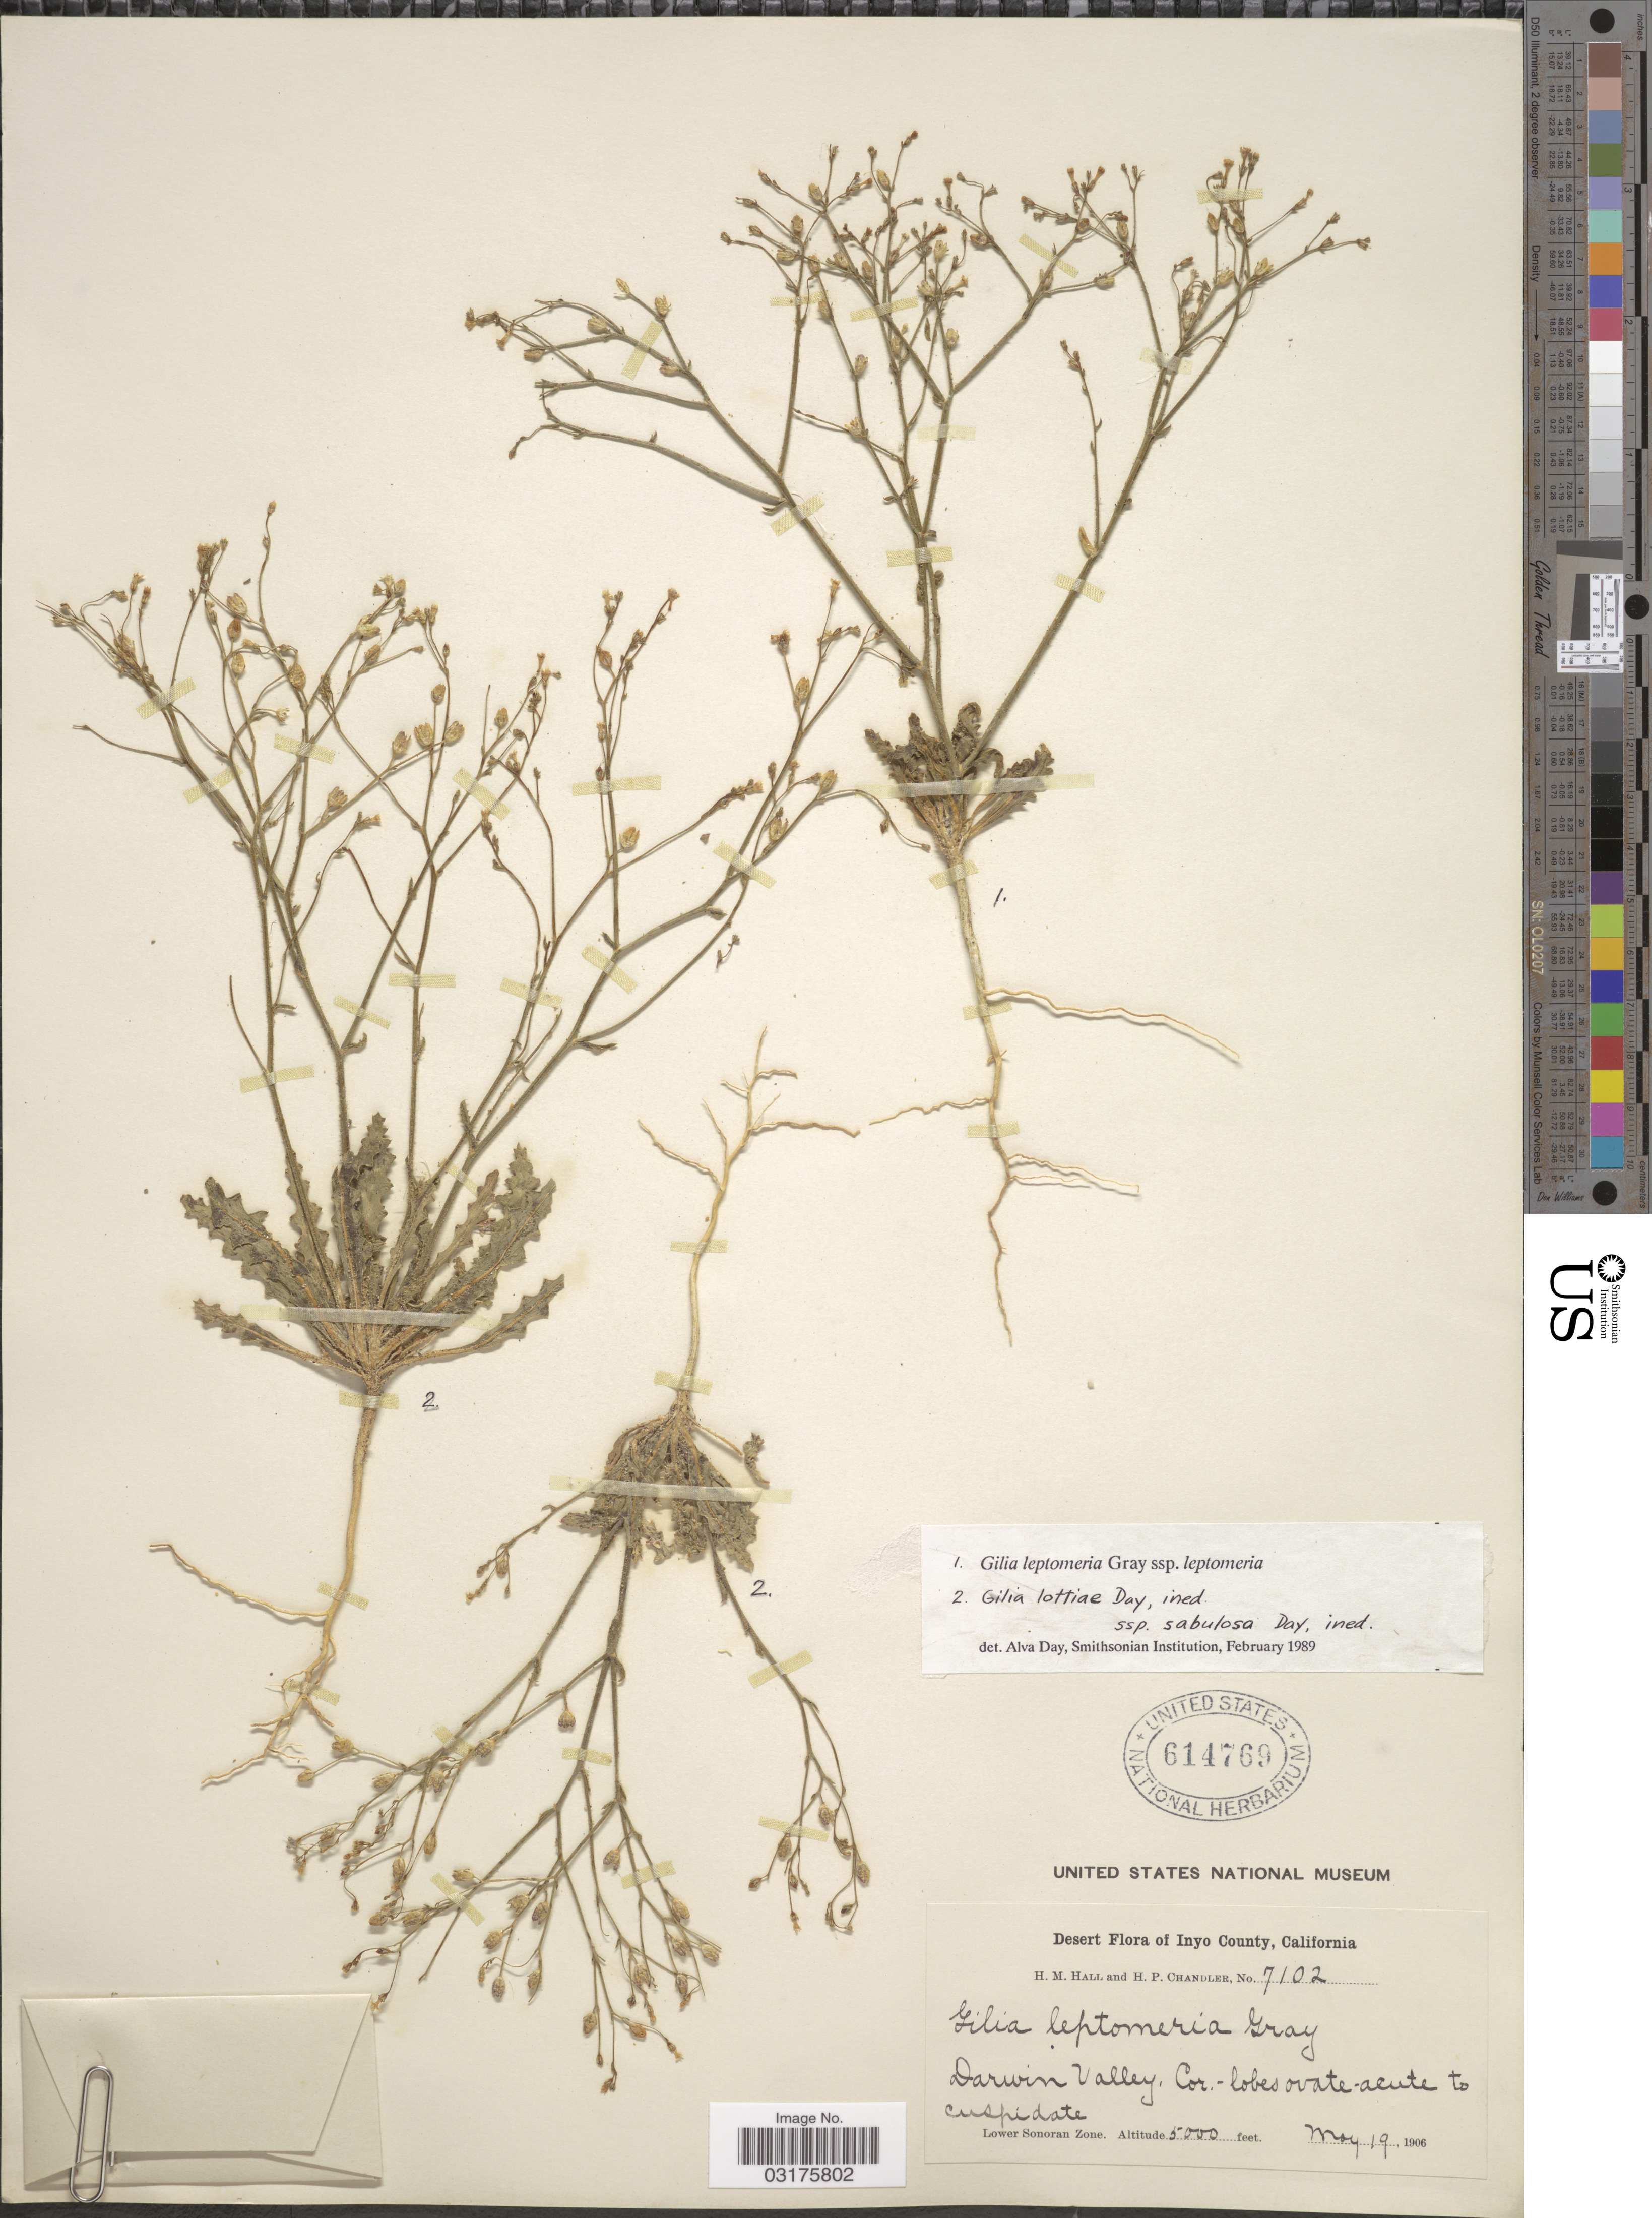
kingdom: Plantae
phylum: Tracheophyta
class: Magnoliopsida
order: Ericales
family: Polemoniaceae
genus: Aliciella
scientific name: Aliciella leptomeria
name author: (A. Gray) J.M. Porter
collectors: H. M. Hall & H. Chandler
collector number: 7102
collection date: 1906-05-19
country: United States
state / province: California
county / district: Inyo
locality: Inyo County. Darwin Valley. Lower Sonoran Zone.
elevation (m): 1524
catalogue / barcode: US 614769